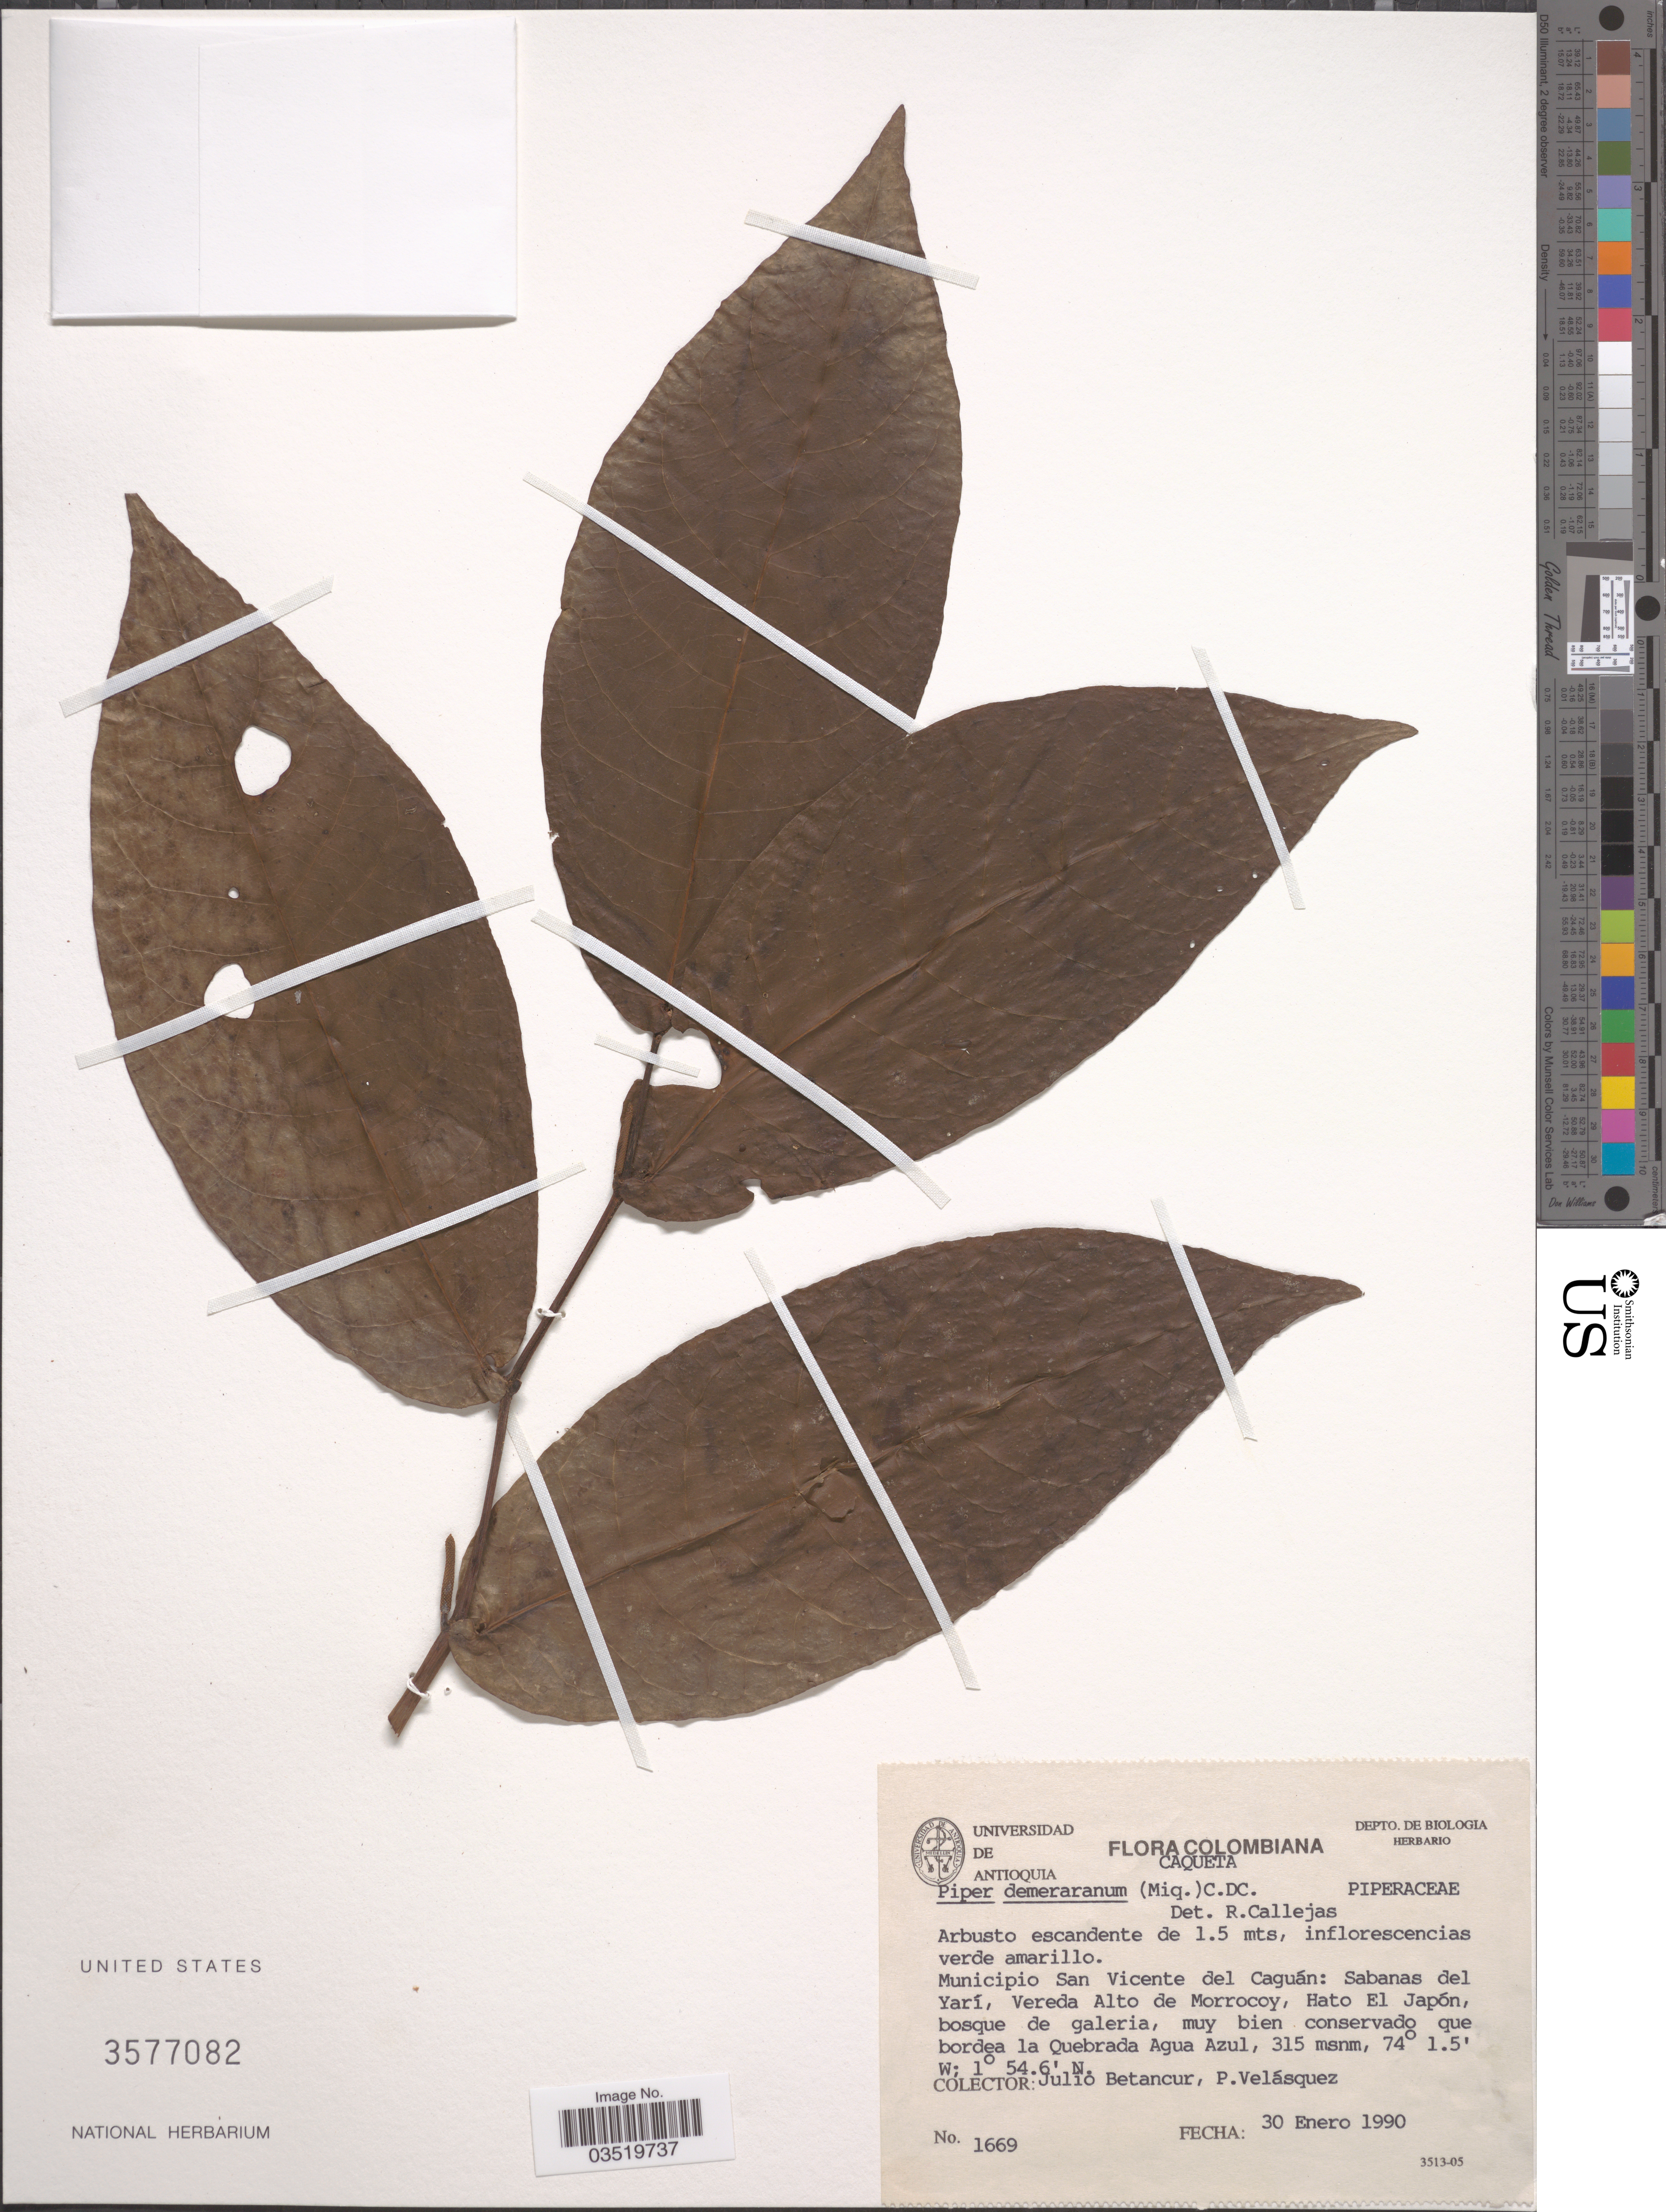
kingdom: Plantae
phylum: Tracheophyta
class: Magnoliopsida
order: Piperales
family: Piperaceae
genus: Piper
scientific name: Piper demeraranum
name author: (Miq.) C. DC.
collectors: J. Betancur & P. Velasquez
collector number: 1669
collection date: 1990-01-30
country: Colombia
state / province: Caquetá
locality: Municipio San Vicente del Caguán: Sabanas del Yarí, Vereda Alto de Morrocoy, Hato El Japón, bosque de galeria, muy bien conservado que bordea la Quebrada Agua Azul.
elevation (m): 315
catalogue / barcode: US 3577082